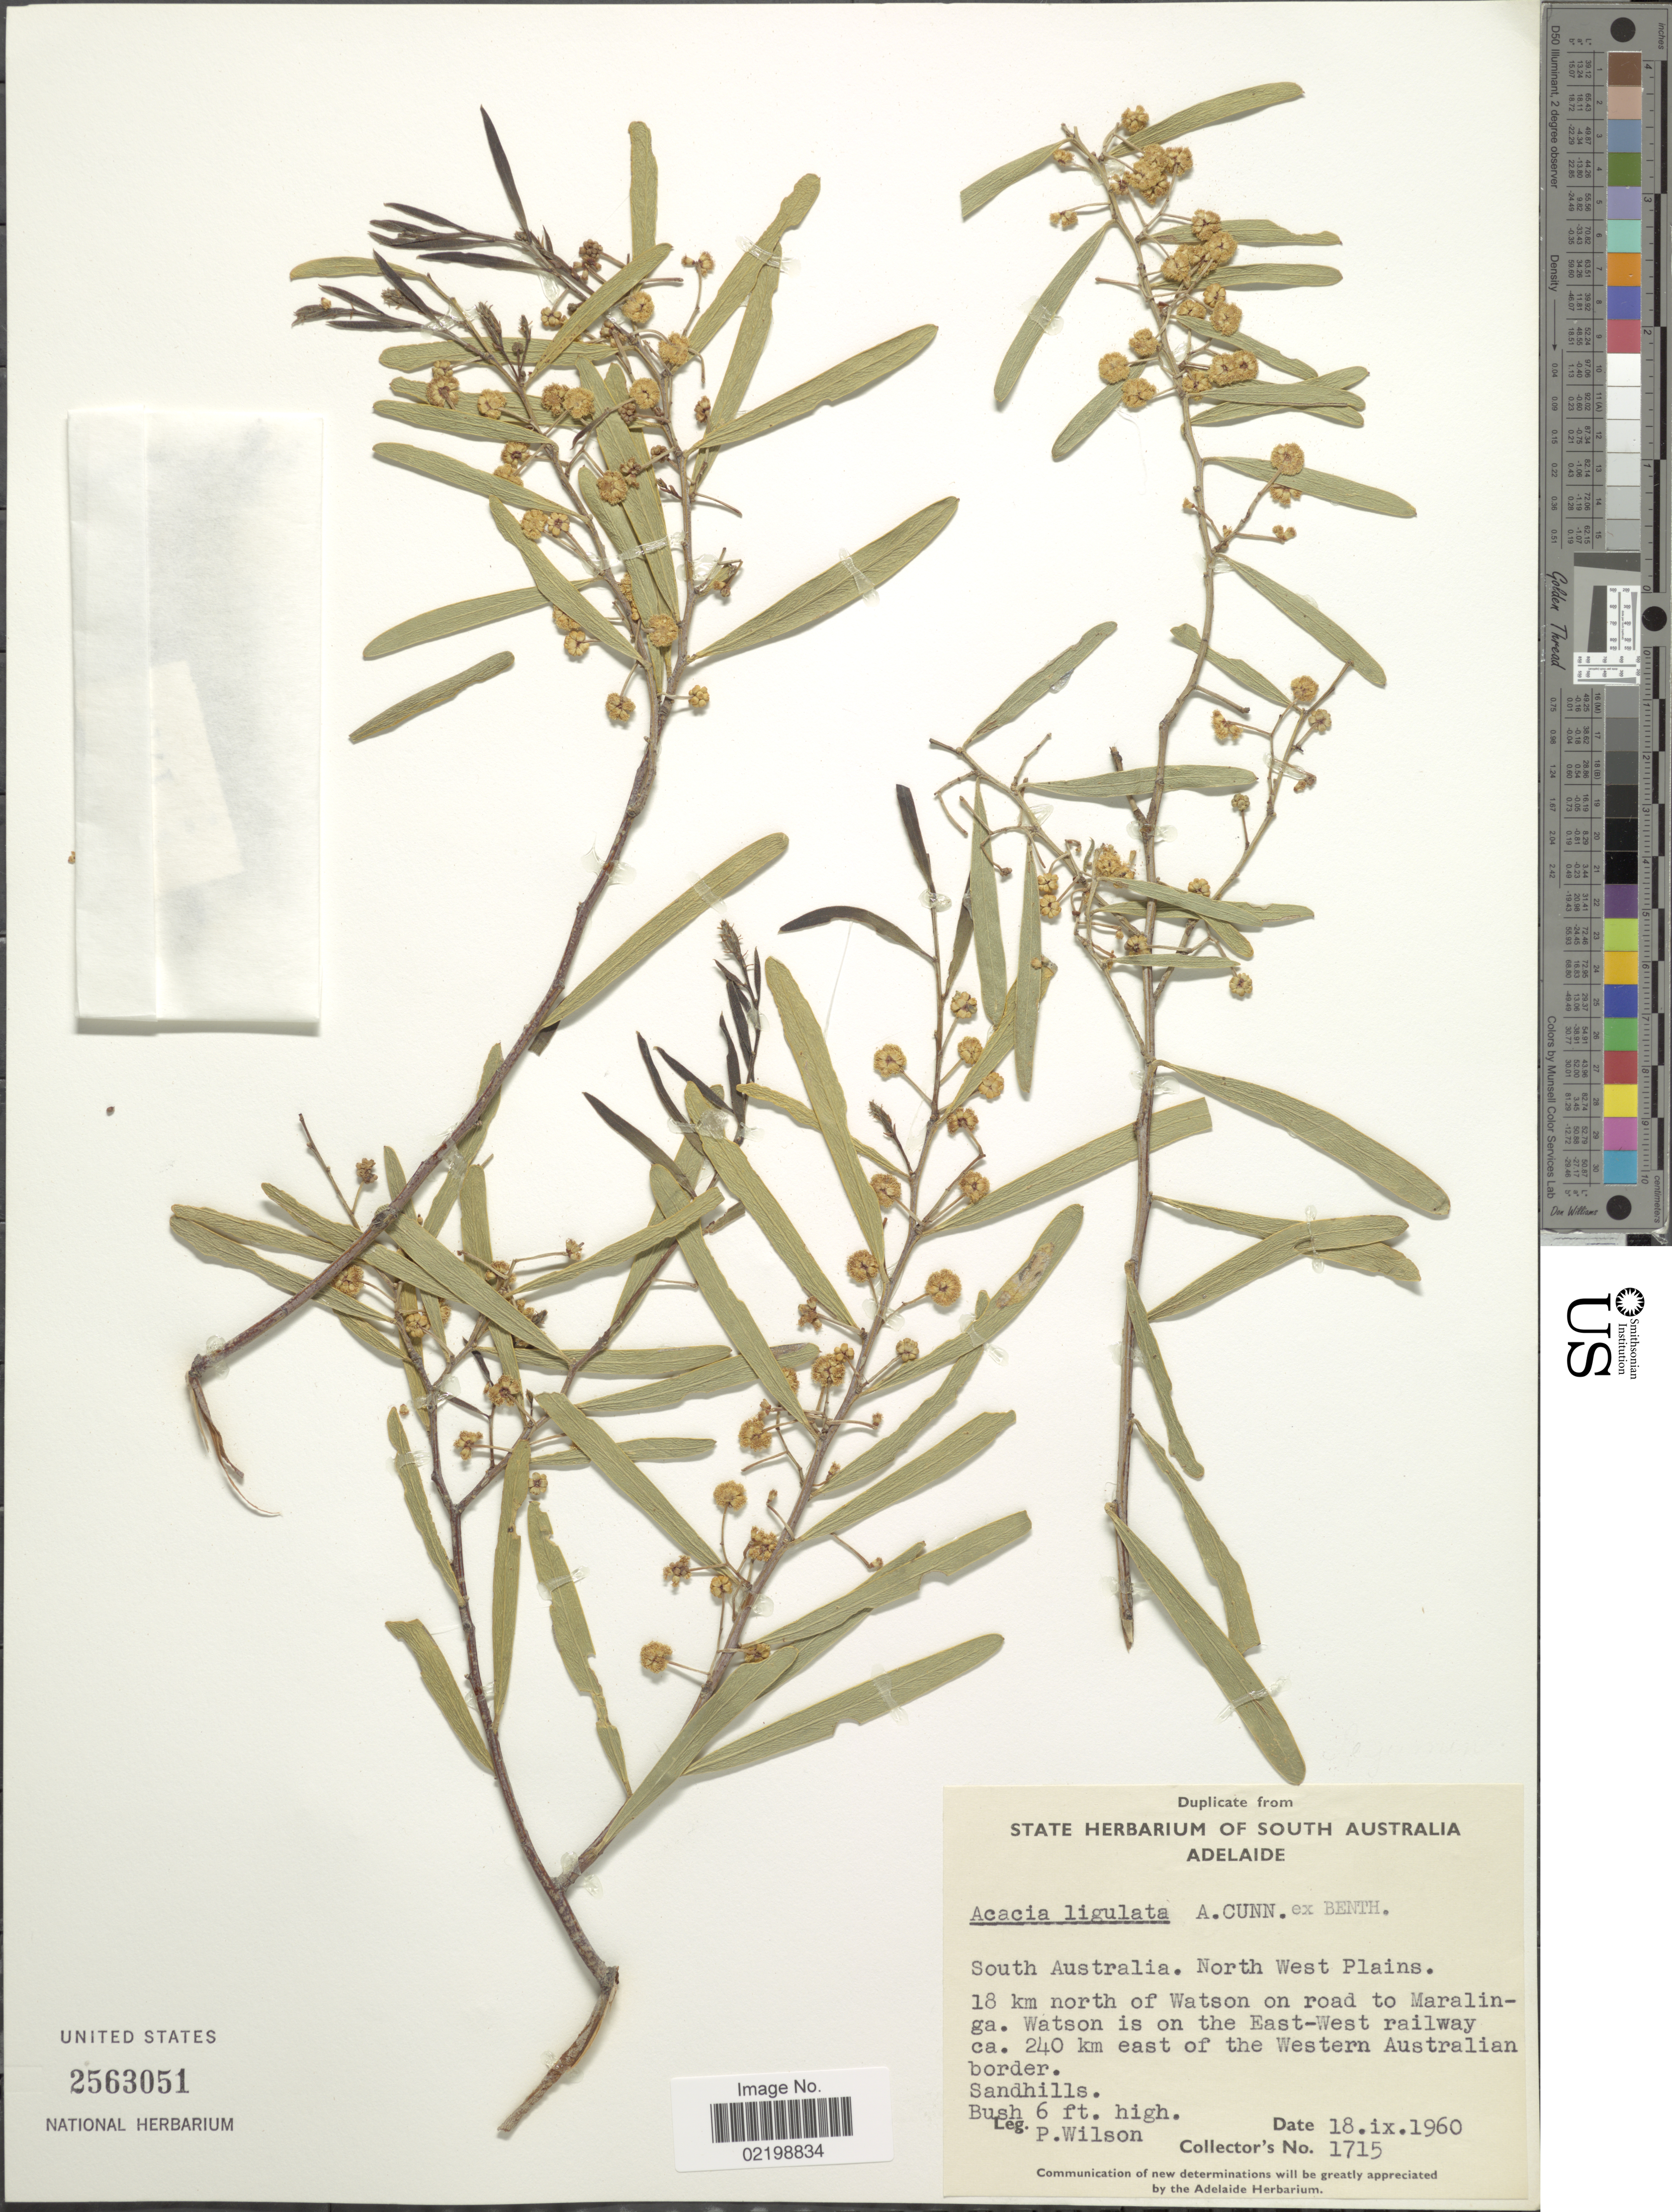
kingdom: Plantae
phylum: Tracheophyta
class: Magnoliopsida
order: Fabales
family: Fabaceae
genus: Acacia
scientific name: Acacia ligulata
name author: Benth.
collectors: P. Wilson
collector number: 1715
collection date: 1960-09-18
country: Australia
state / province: South Australia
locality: North West Plains, 18 km north of Watson on road to Maralinga, Watson is on the East-West railway ca. 240 km east of the Western Australian border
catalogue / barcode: US 2563051